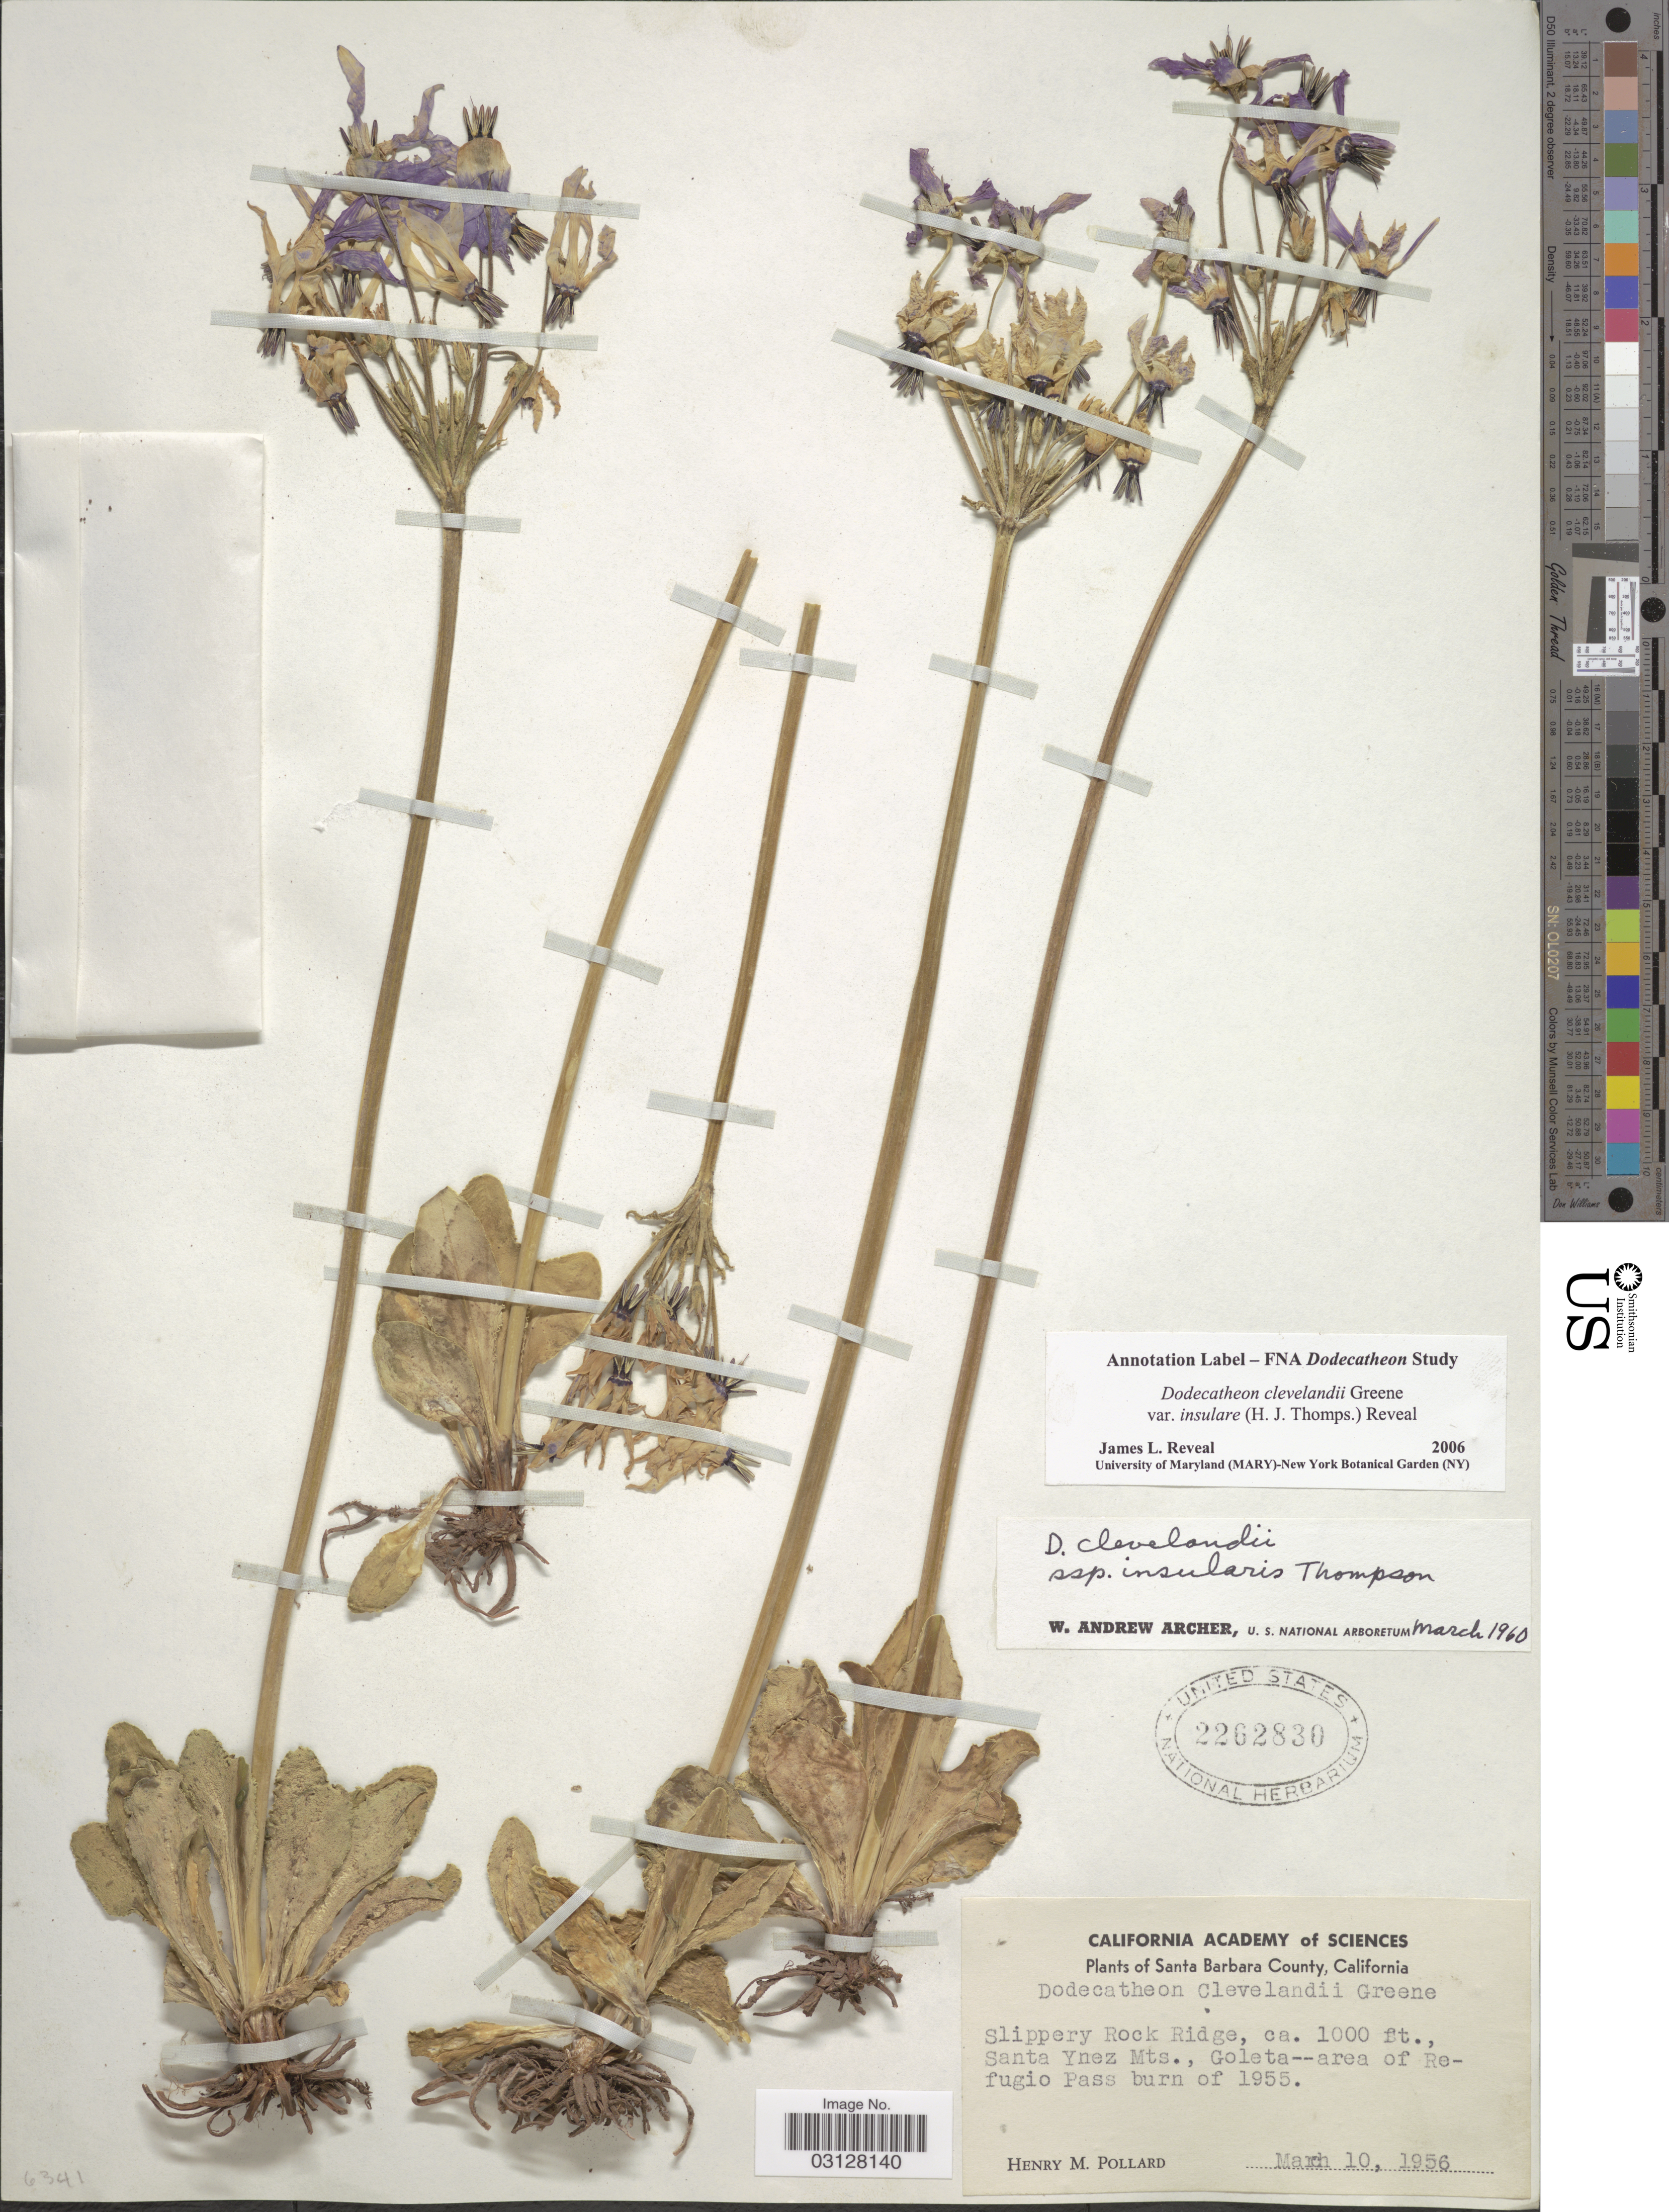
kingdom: Plantae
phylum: Tracheophyta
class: Magnoliopsida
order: Ericales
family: Primulaceae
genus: Dodecatheon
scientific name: Dodecatheon clevelandii subsp. insulare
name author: H.J. Thomps.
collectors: H. M. Pollard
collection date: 1956-03-10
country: United States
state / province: California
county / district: Santa Barbara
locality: Santa Barbara County. Slippery Rock Ridge. Santa Ynez Mts., Goleta--area of Refugio Pass burn of 1955.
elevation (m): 305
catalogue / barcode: US 2262830